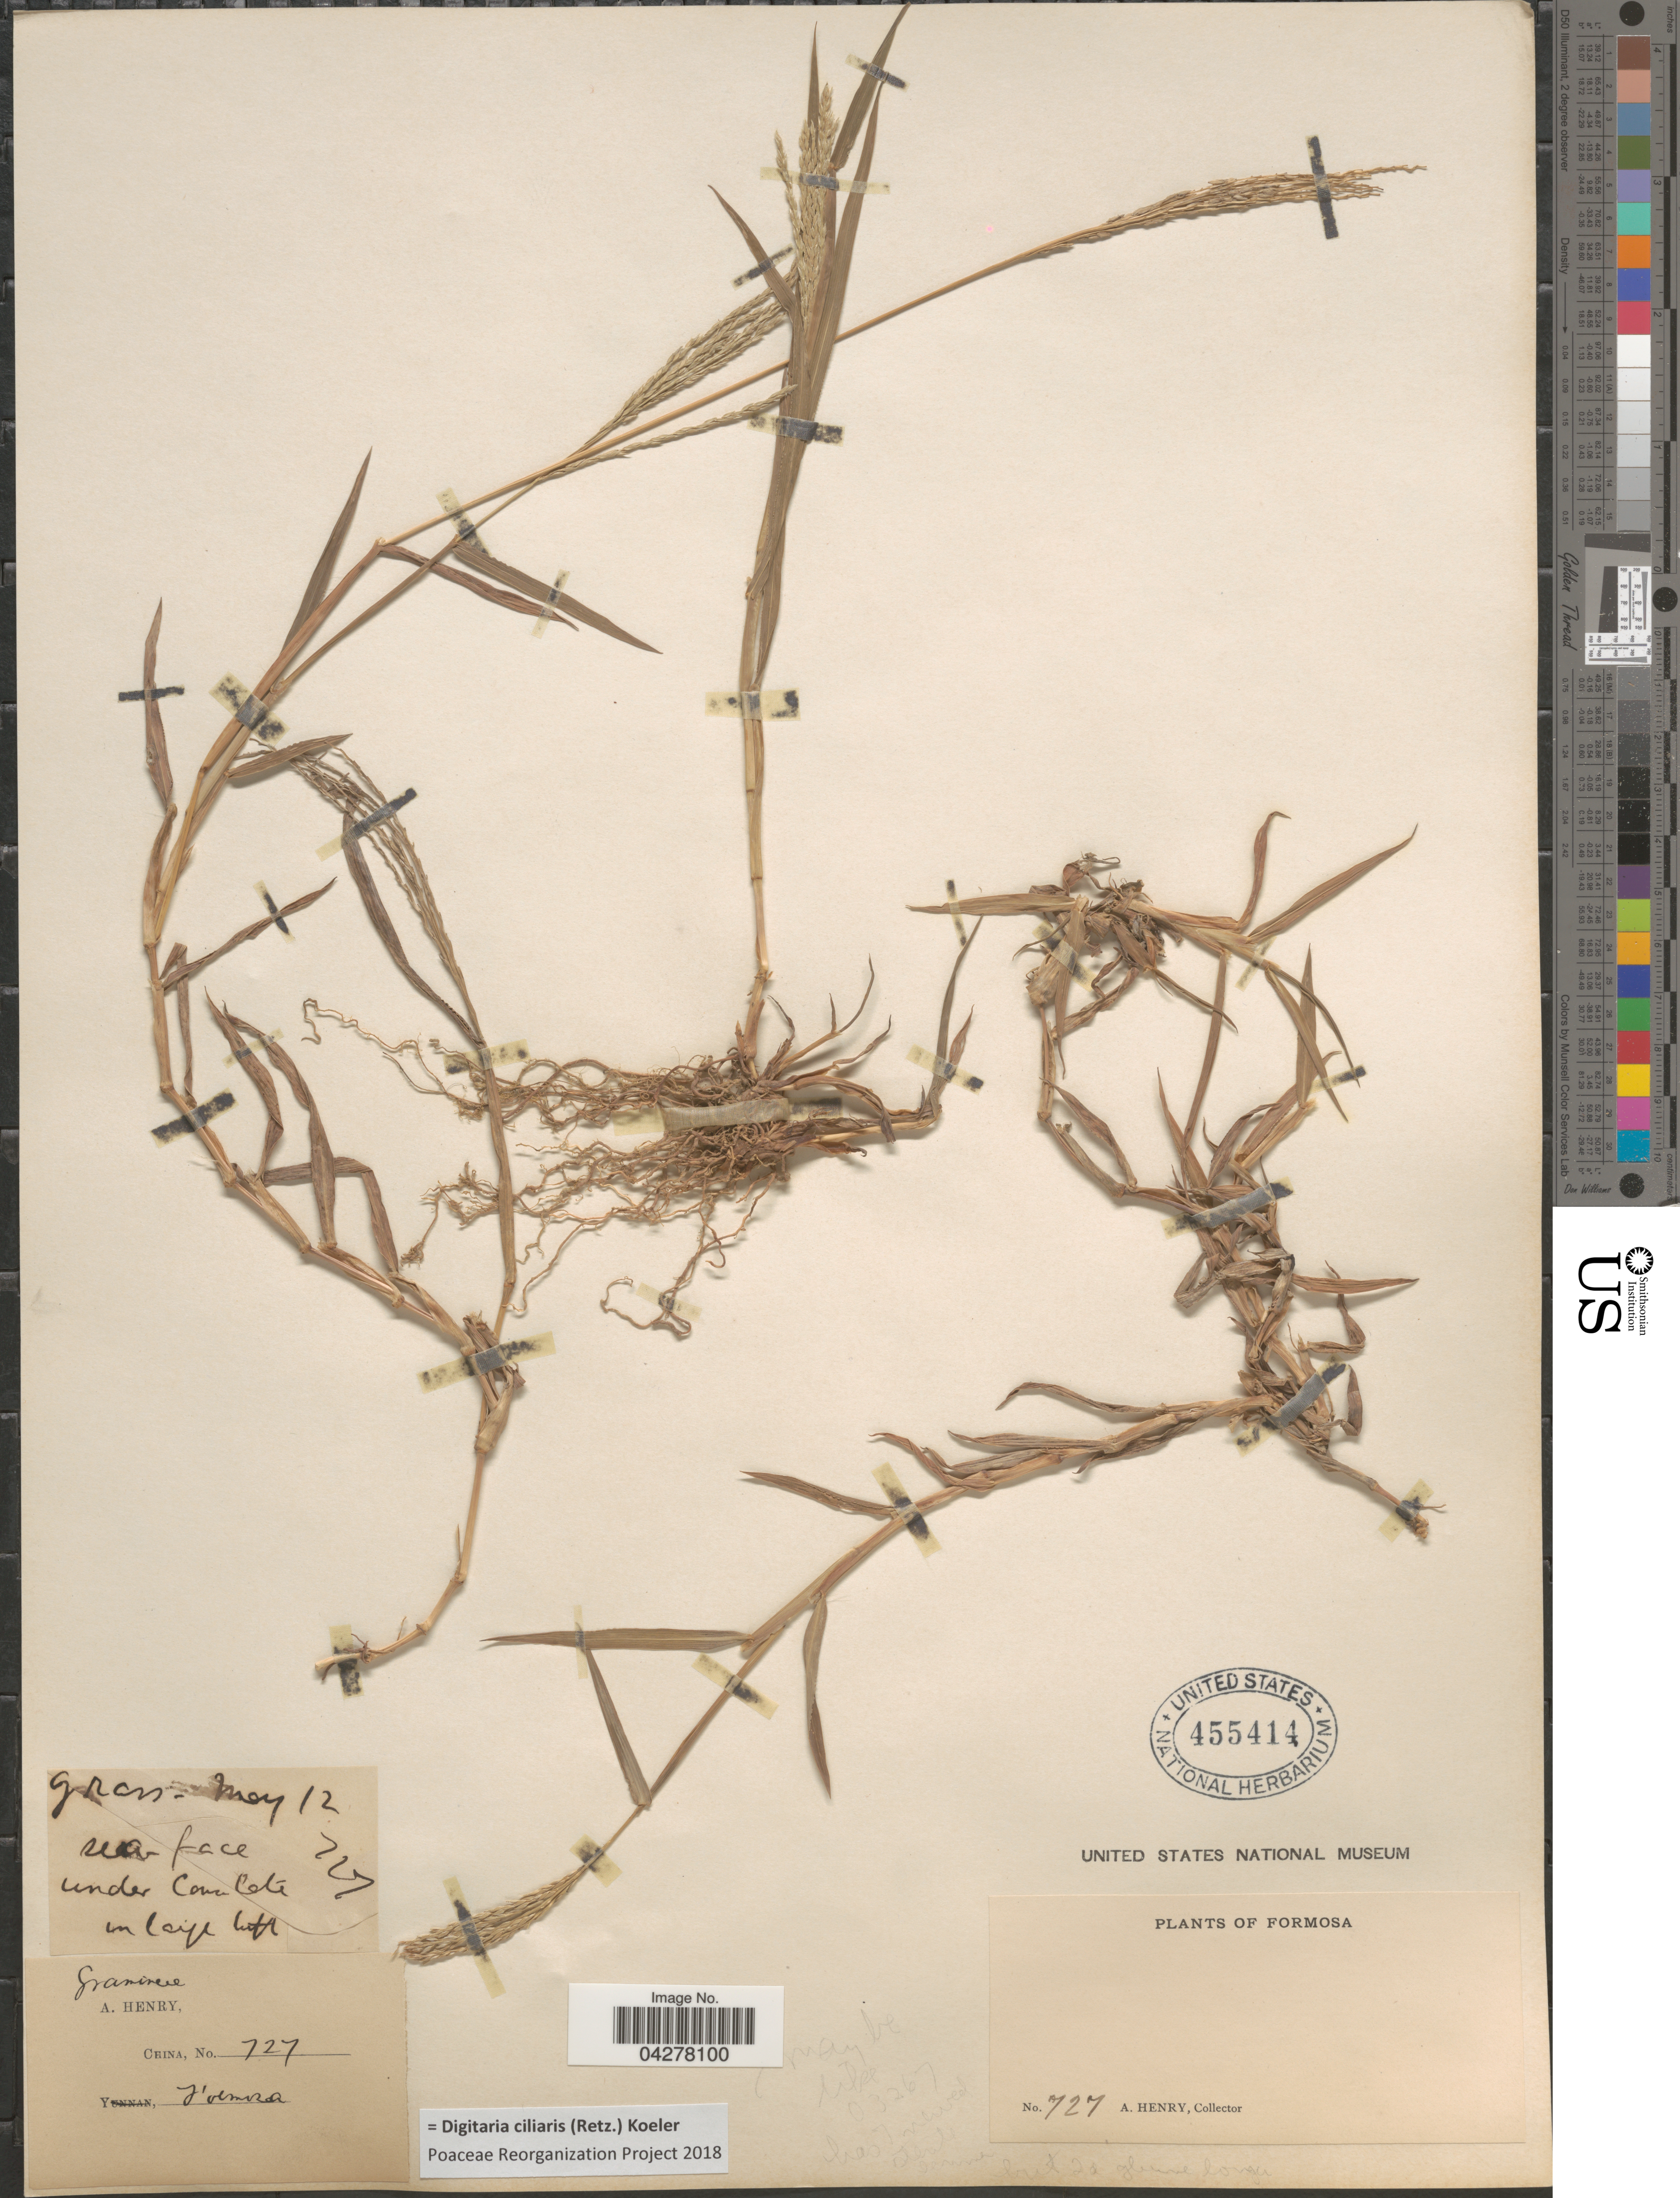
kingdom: Plantae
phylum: Tracheophyta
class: Liliopsida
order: Poales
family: Poaceae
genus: Digitaria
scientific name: Digitaria ciliaris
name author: (Retz.) Koeler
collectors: A. Henry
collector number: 727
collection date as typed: Transcribed d/m/y: /5/12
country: Taiwan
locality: Formosa. Grass-sea-face under Co [illegible text] in large tuft.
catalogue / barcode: US 455414